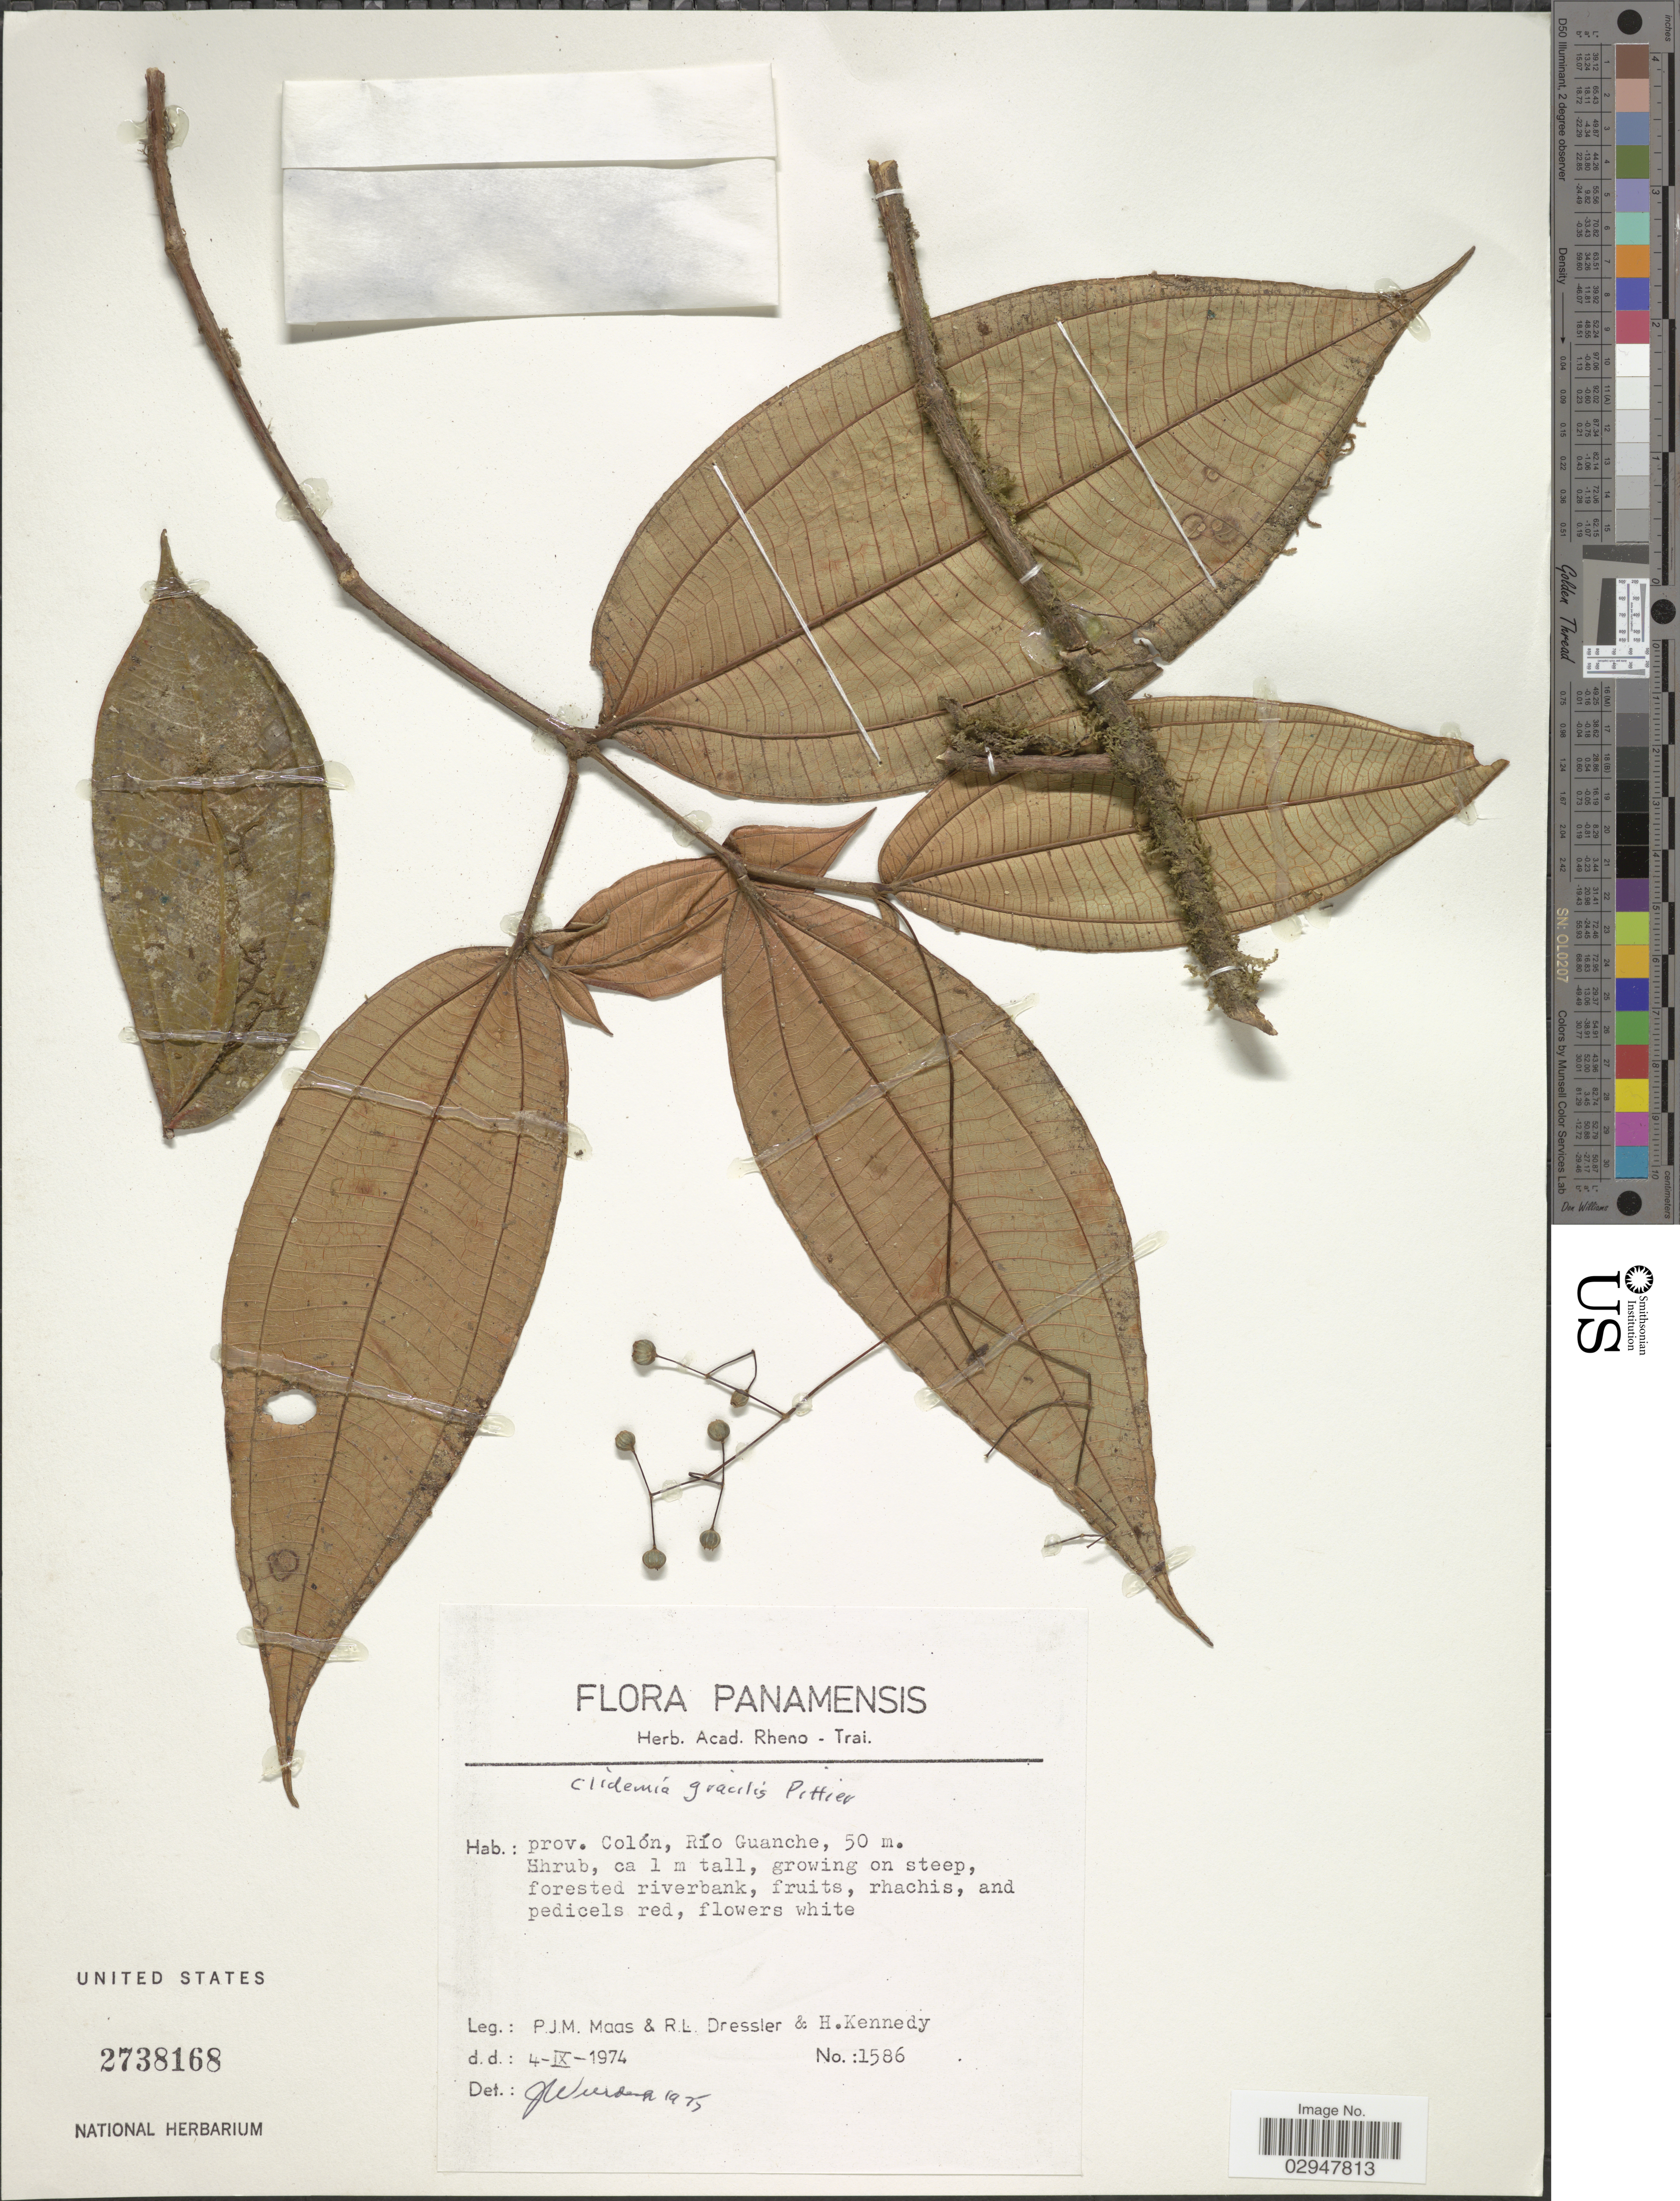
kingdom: Plantae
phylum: Tracheophyta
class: Magnoliopsida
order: Myrtales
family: Melastomataceae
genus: Clidemia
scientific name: Clidemia gracilis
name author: Pittier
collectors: P. Maas, R. Dressler & H. Kennedy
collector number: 1586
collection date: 1974-09-04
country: Panama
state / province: Colón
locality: Prov. Colón, Río Guanche.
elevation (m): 50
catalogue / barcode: US 2738168